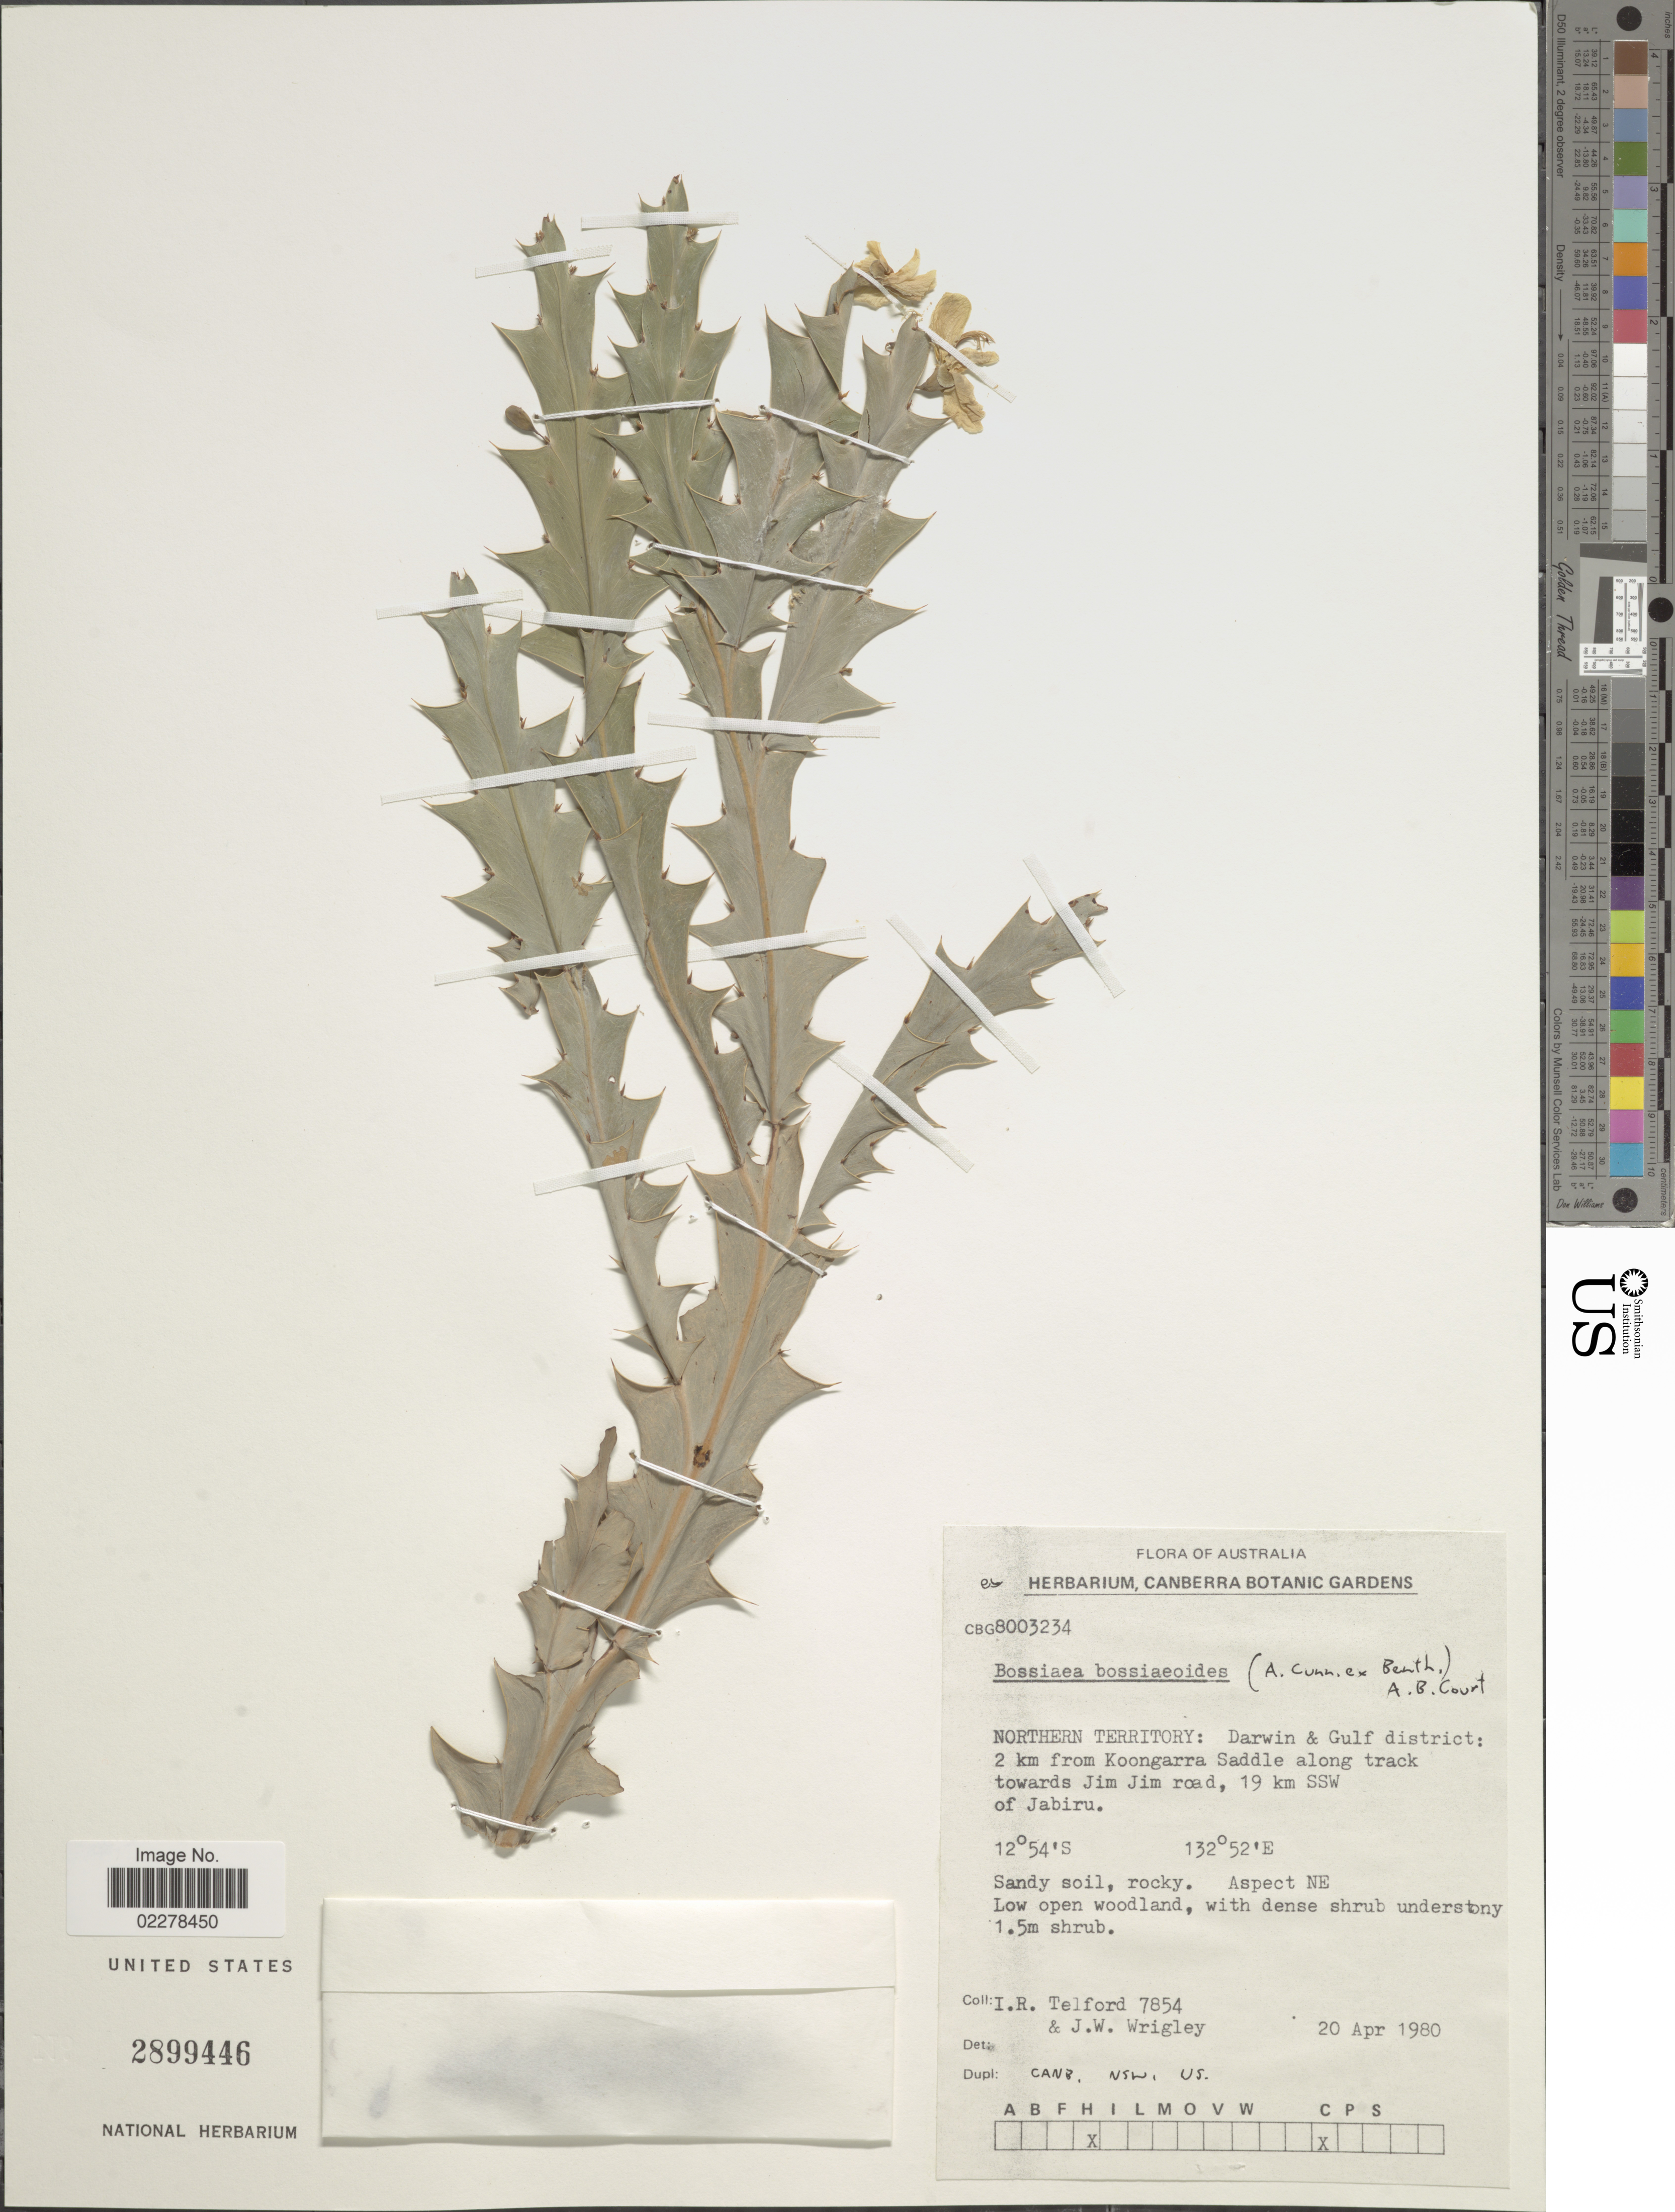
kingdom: Plantae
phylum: Tracheophyta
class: Magnoliopsida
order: Fabales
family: Fabaceae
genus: Bossiaea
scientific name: Bossiaea bossiaeoides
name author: (Benth.) Court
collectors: I. R. Telford & J. Wrigley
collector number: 7854/CBG8003234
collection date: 1980-04-20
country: Australia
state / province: Northern Territory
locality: Darwin & Gulf district : 2 km from Koongarra Saddle along track towards Jim Jim Road, 19 km SSW of Jabiru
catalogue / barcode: US 2899446